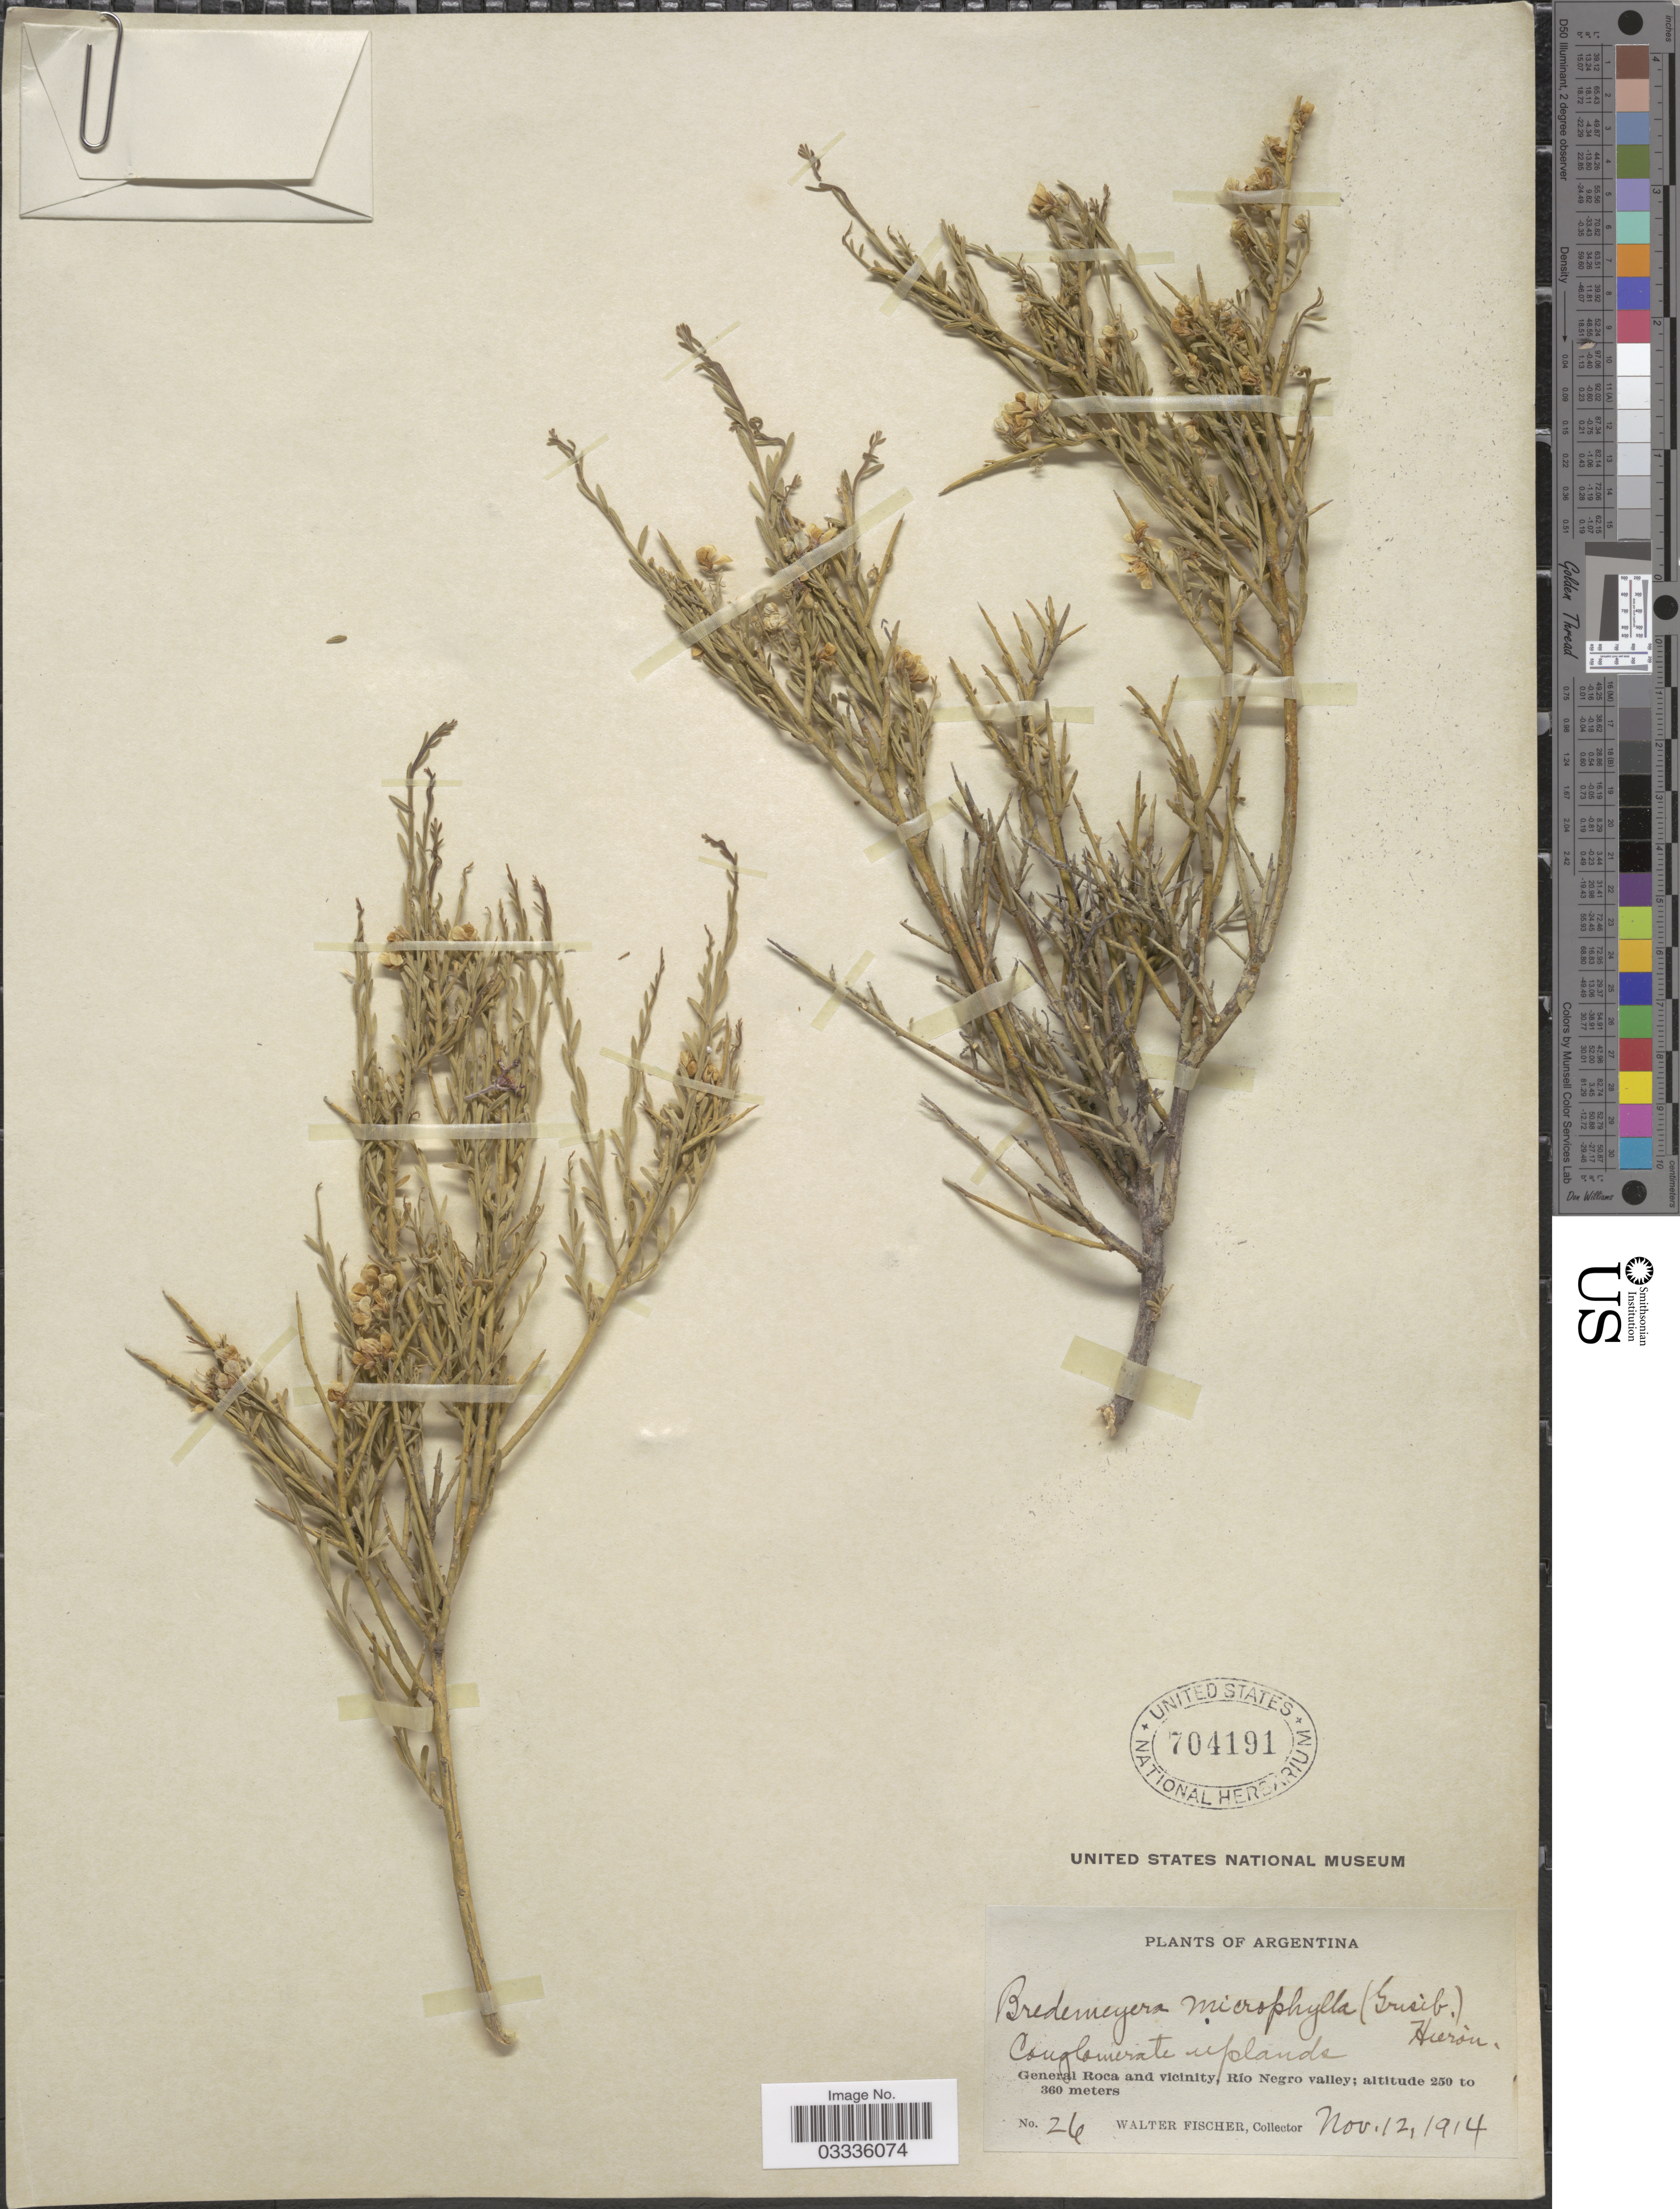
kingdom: Plantae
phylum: Tracheophyta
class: Magnoliopsida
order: Fabales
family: Polygalaceae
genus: Rhamphopetalum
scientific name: Rhamphopetalum microphyllum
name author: (Griseb.) J.F.B. Pastore & M. Mota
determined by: Strong, Mark T., (BOT), Smithsonian Institution - National Museum of Natural History (UNITED STATES)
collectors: W. Fischer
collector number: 26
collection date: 1914-11-12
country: Argentina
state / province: Rio Negro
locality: Conglomerate uplands. General Roca and vicinity, Río Negro valley.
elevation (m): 250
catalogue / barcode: US 704191